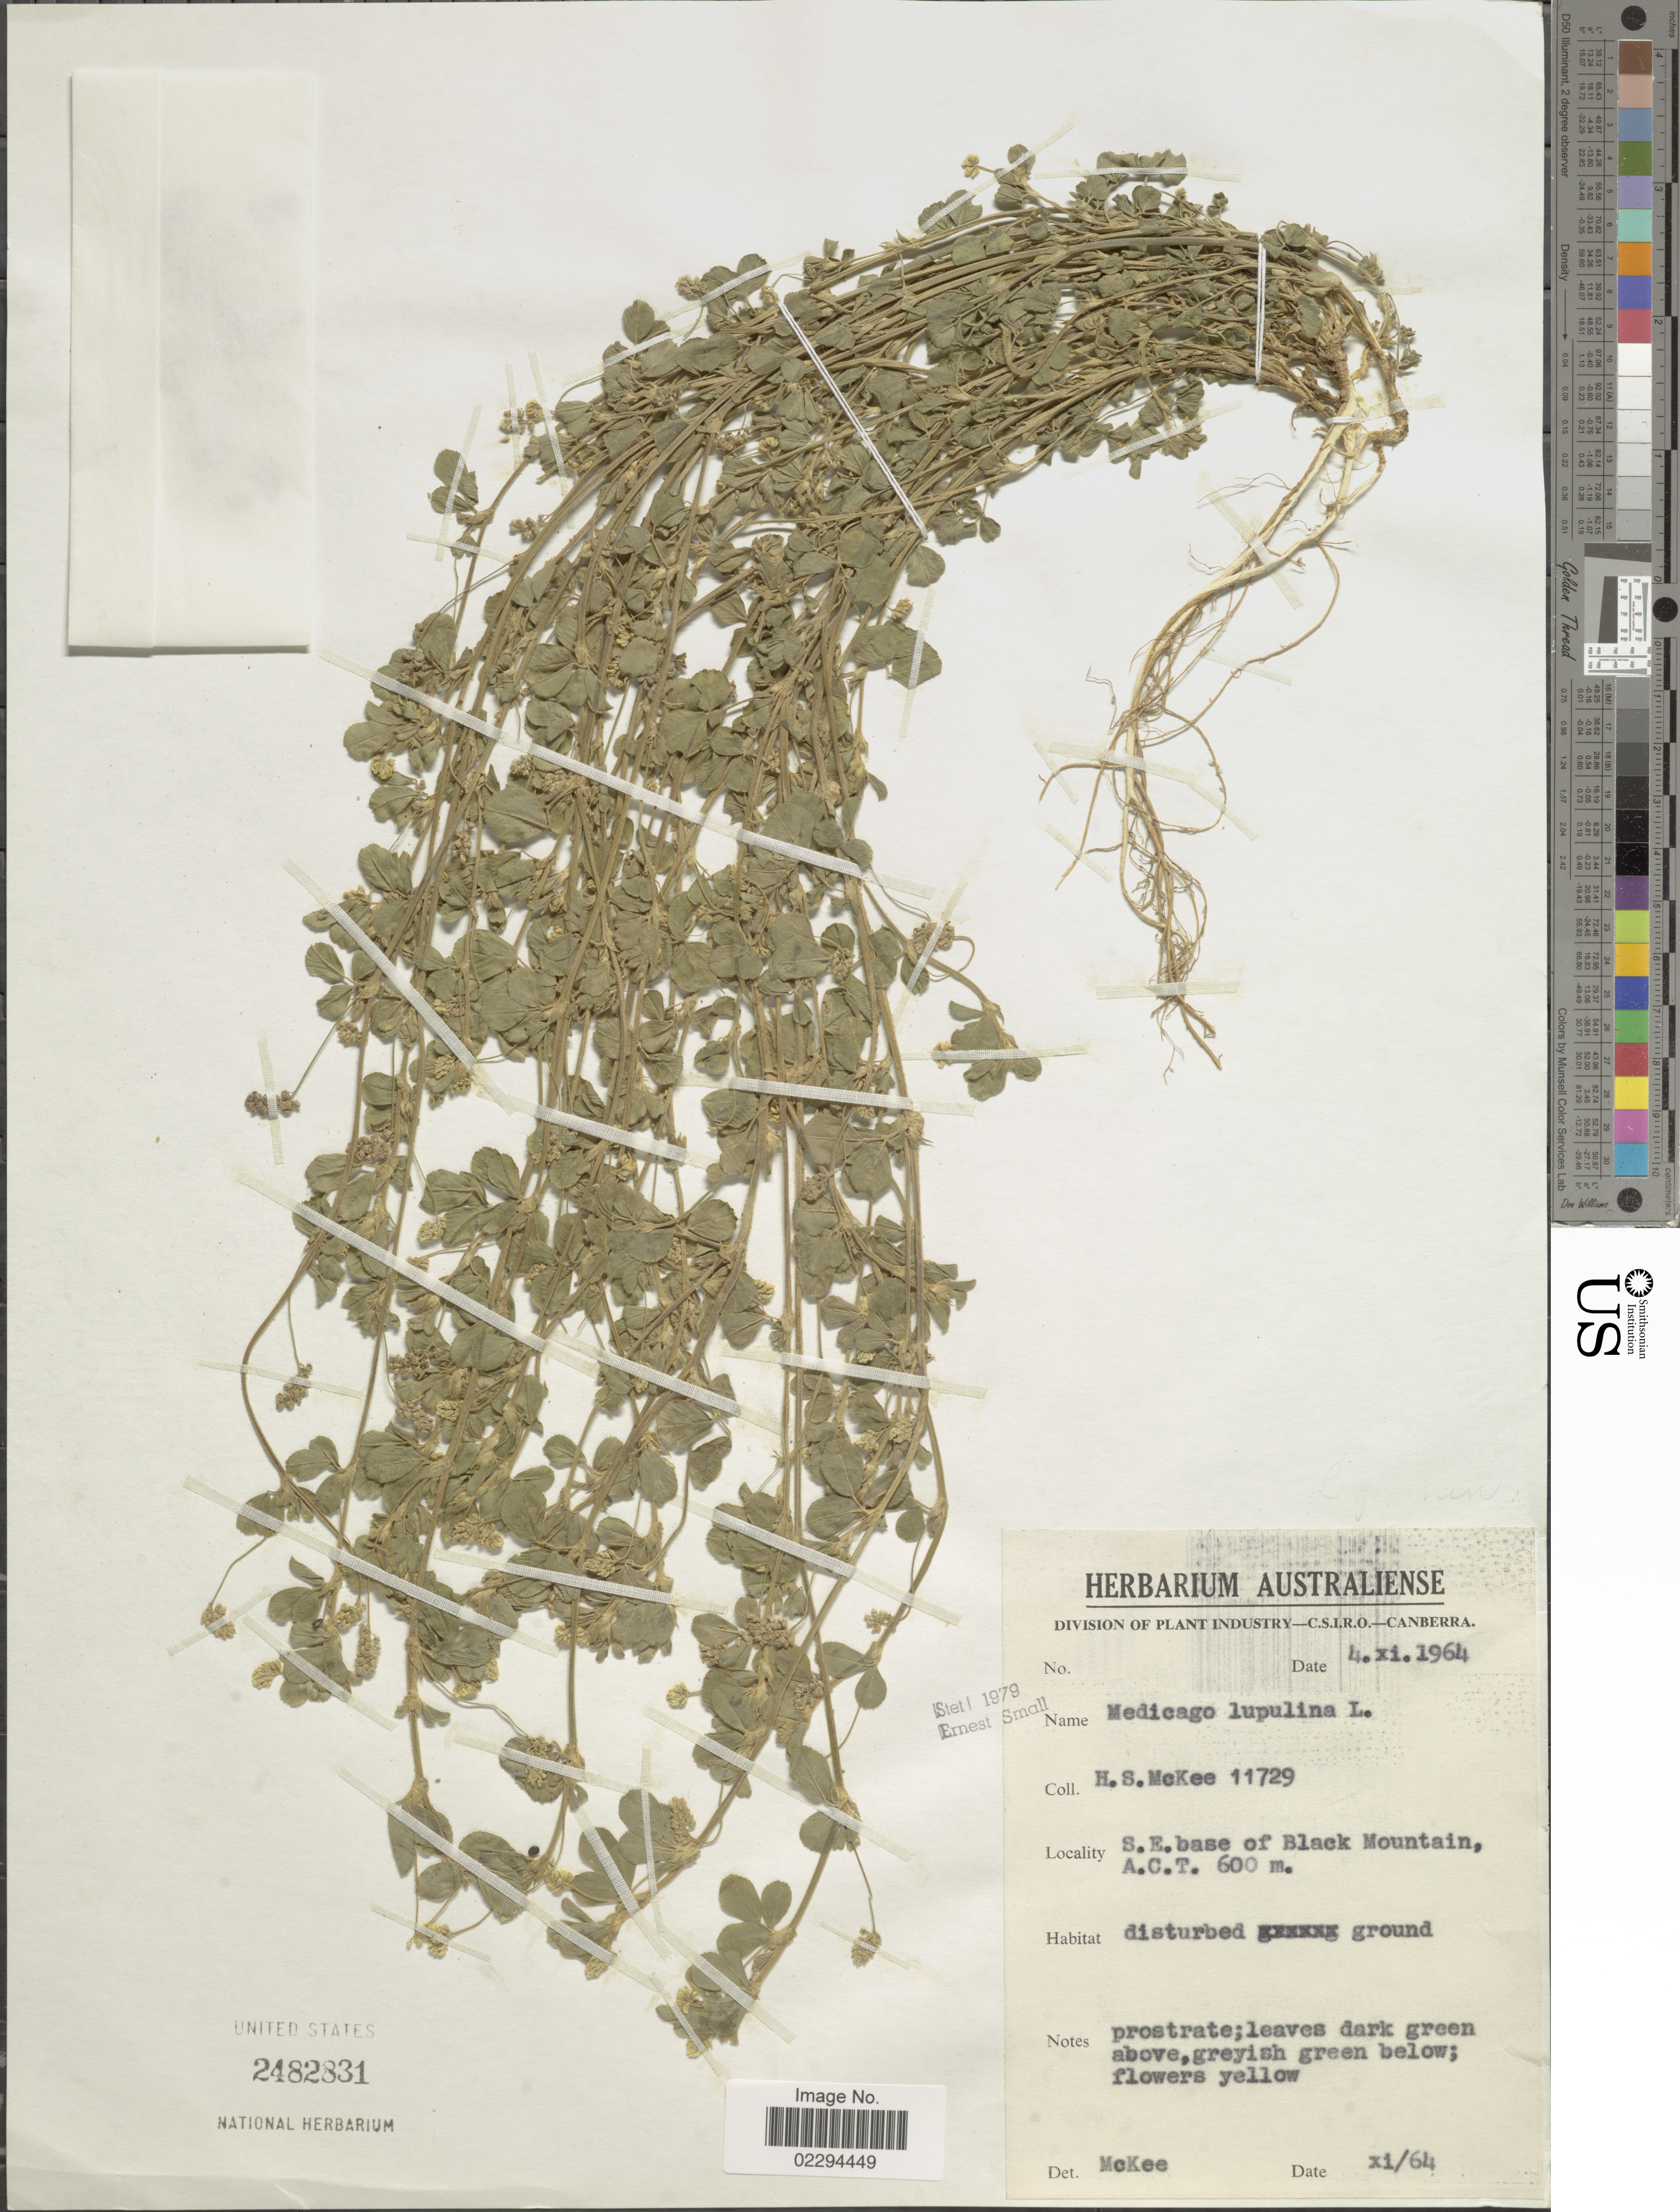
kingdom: Plantae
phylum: Tracheophyta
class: Magnoliopsida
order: Fabales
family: Fabaceae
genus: Medicago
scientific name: Medicago lupulina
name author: L.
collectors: H. S. McKee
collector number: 11729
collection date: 1964-11-04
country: Australia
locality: S. E. base of Black Mountain, A.C.T.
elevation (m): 600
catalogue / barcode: US 2482831